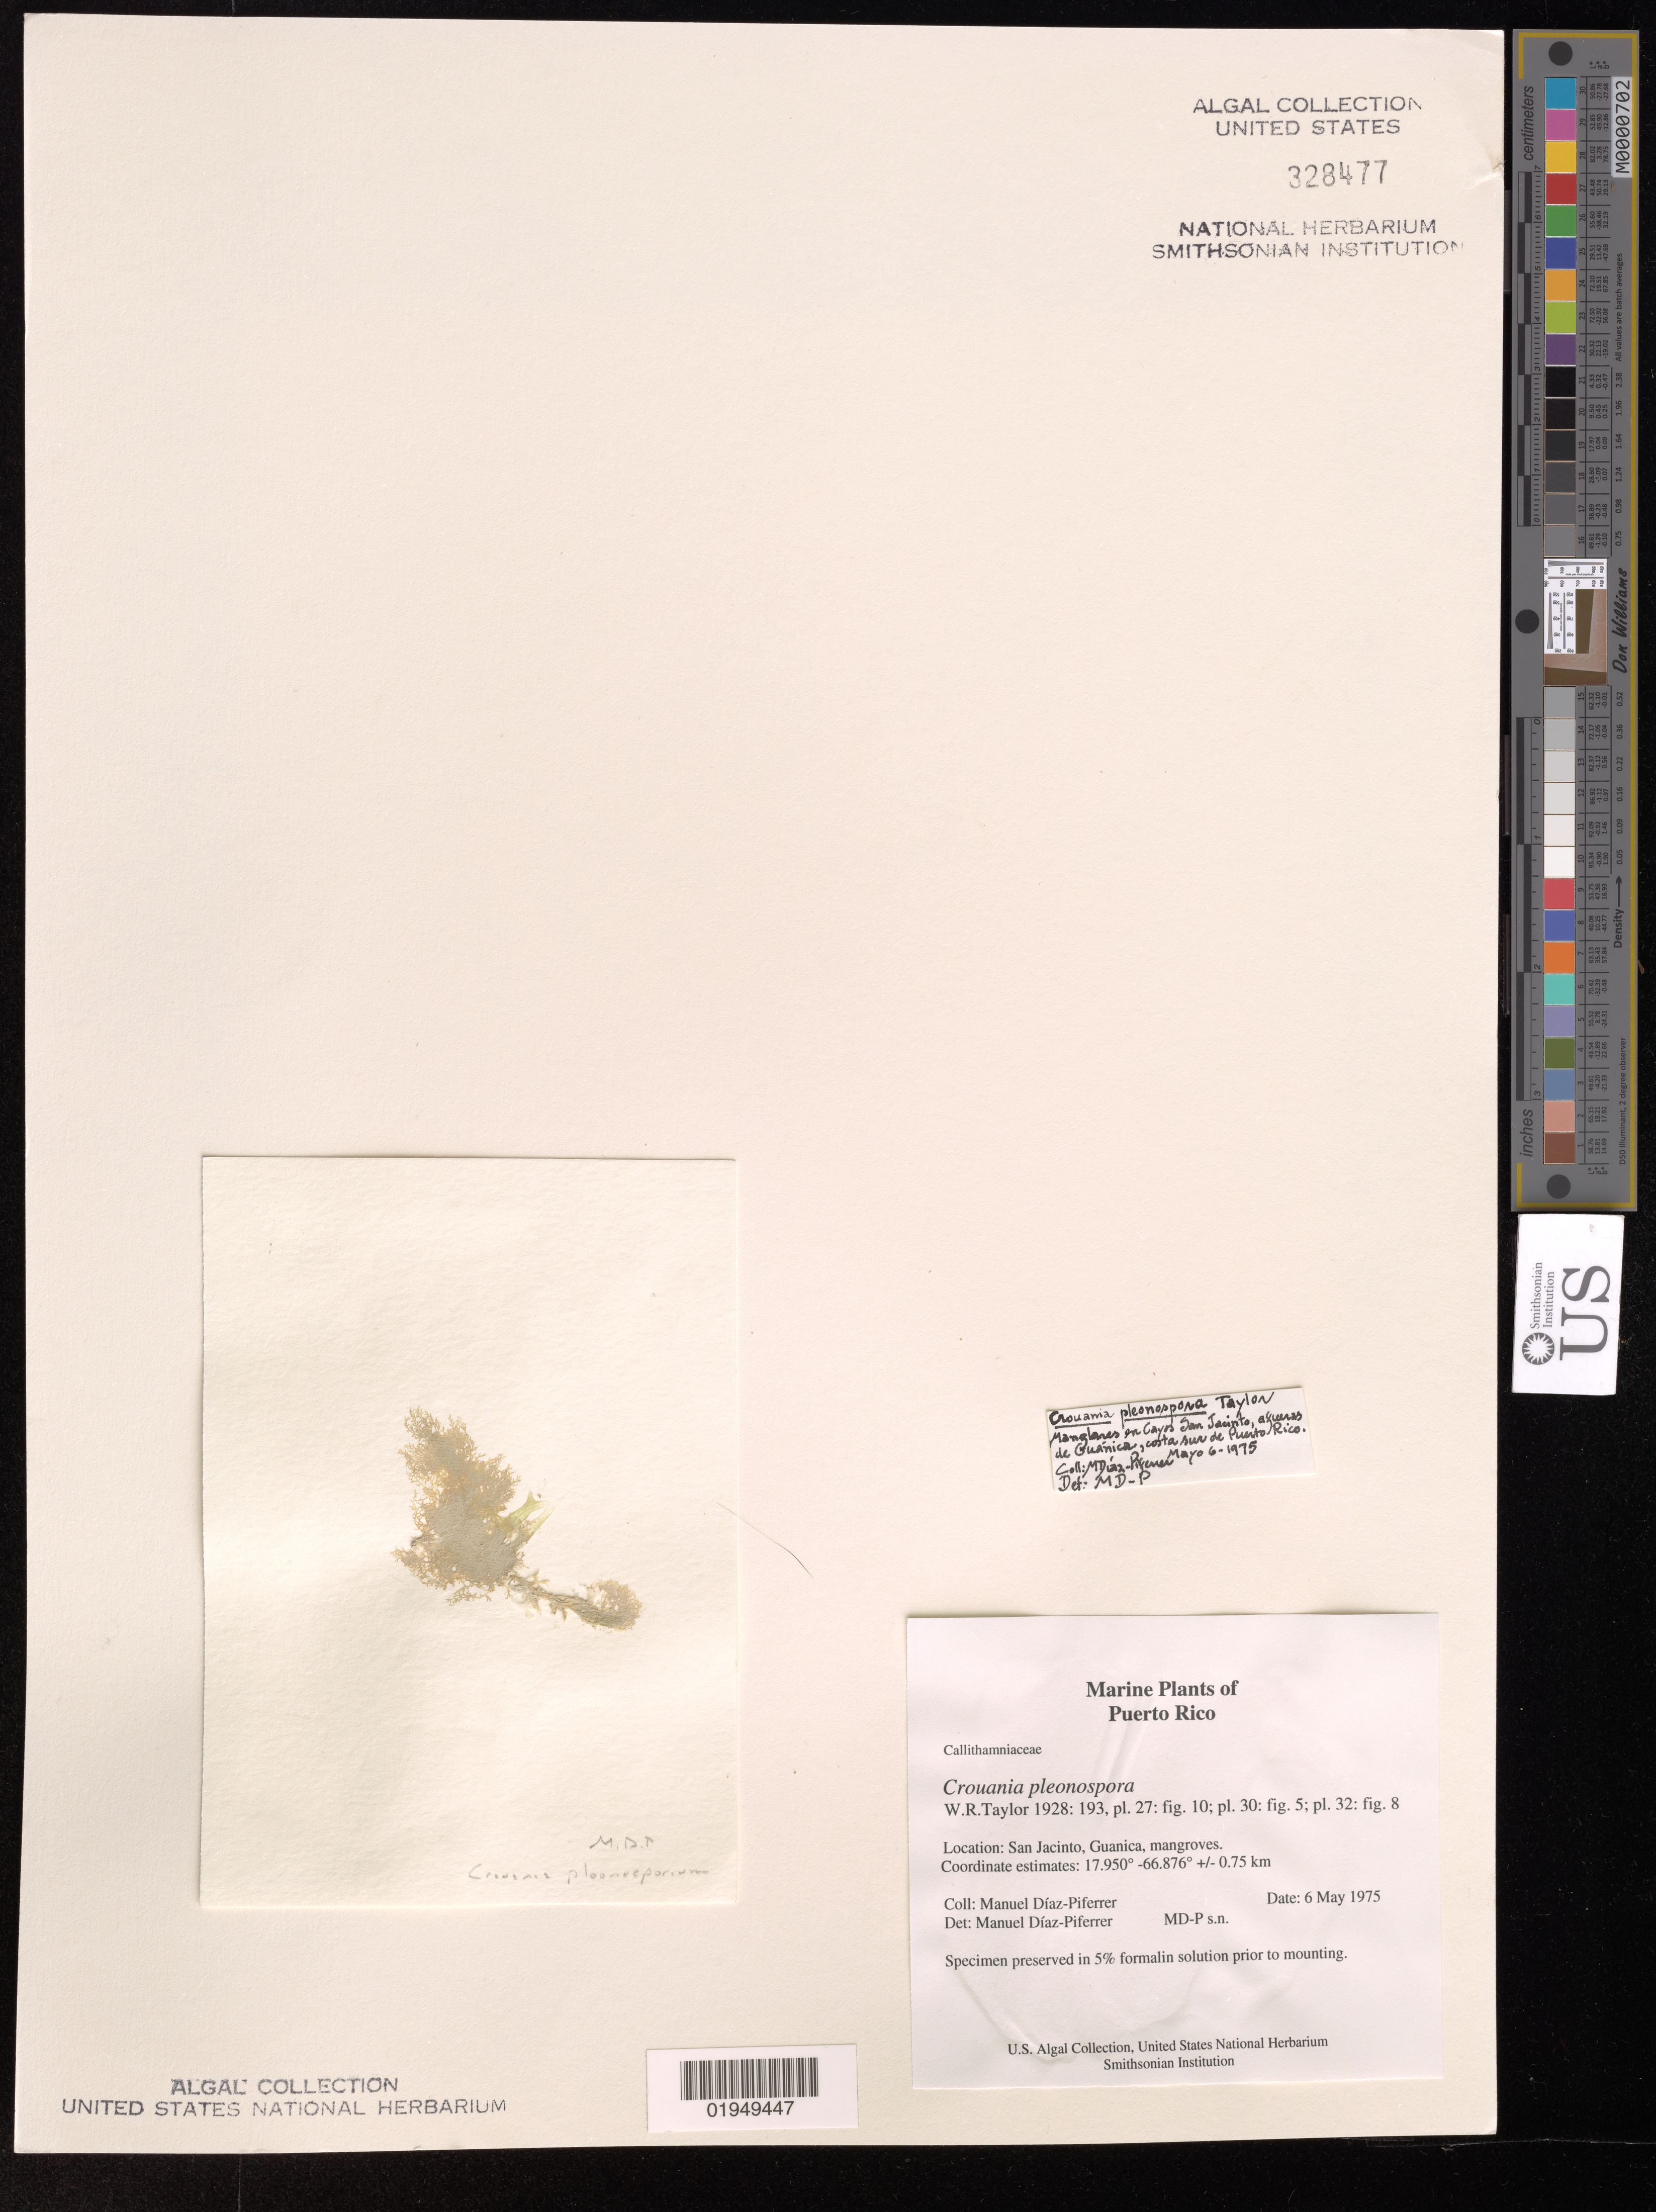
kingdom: Plantae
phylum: Rhodophyta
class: Florideophyceae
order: Ceramiales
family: Callithamniaceae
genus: Crouania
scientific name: Crouania pleonospora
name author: W.R. Taylor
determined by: Ballentine, D. L.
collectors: M. Diaz-Piferrer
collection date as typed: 06 May 1975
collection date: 1975-05-06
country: Puerto Rico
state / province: Guanica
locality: San Jacinto, mangroves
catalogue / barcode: US 328477